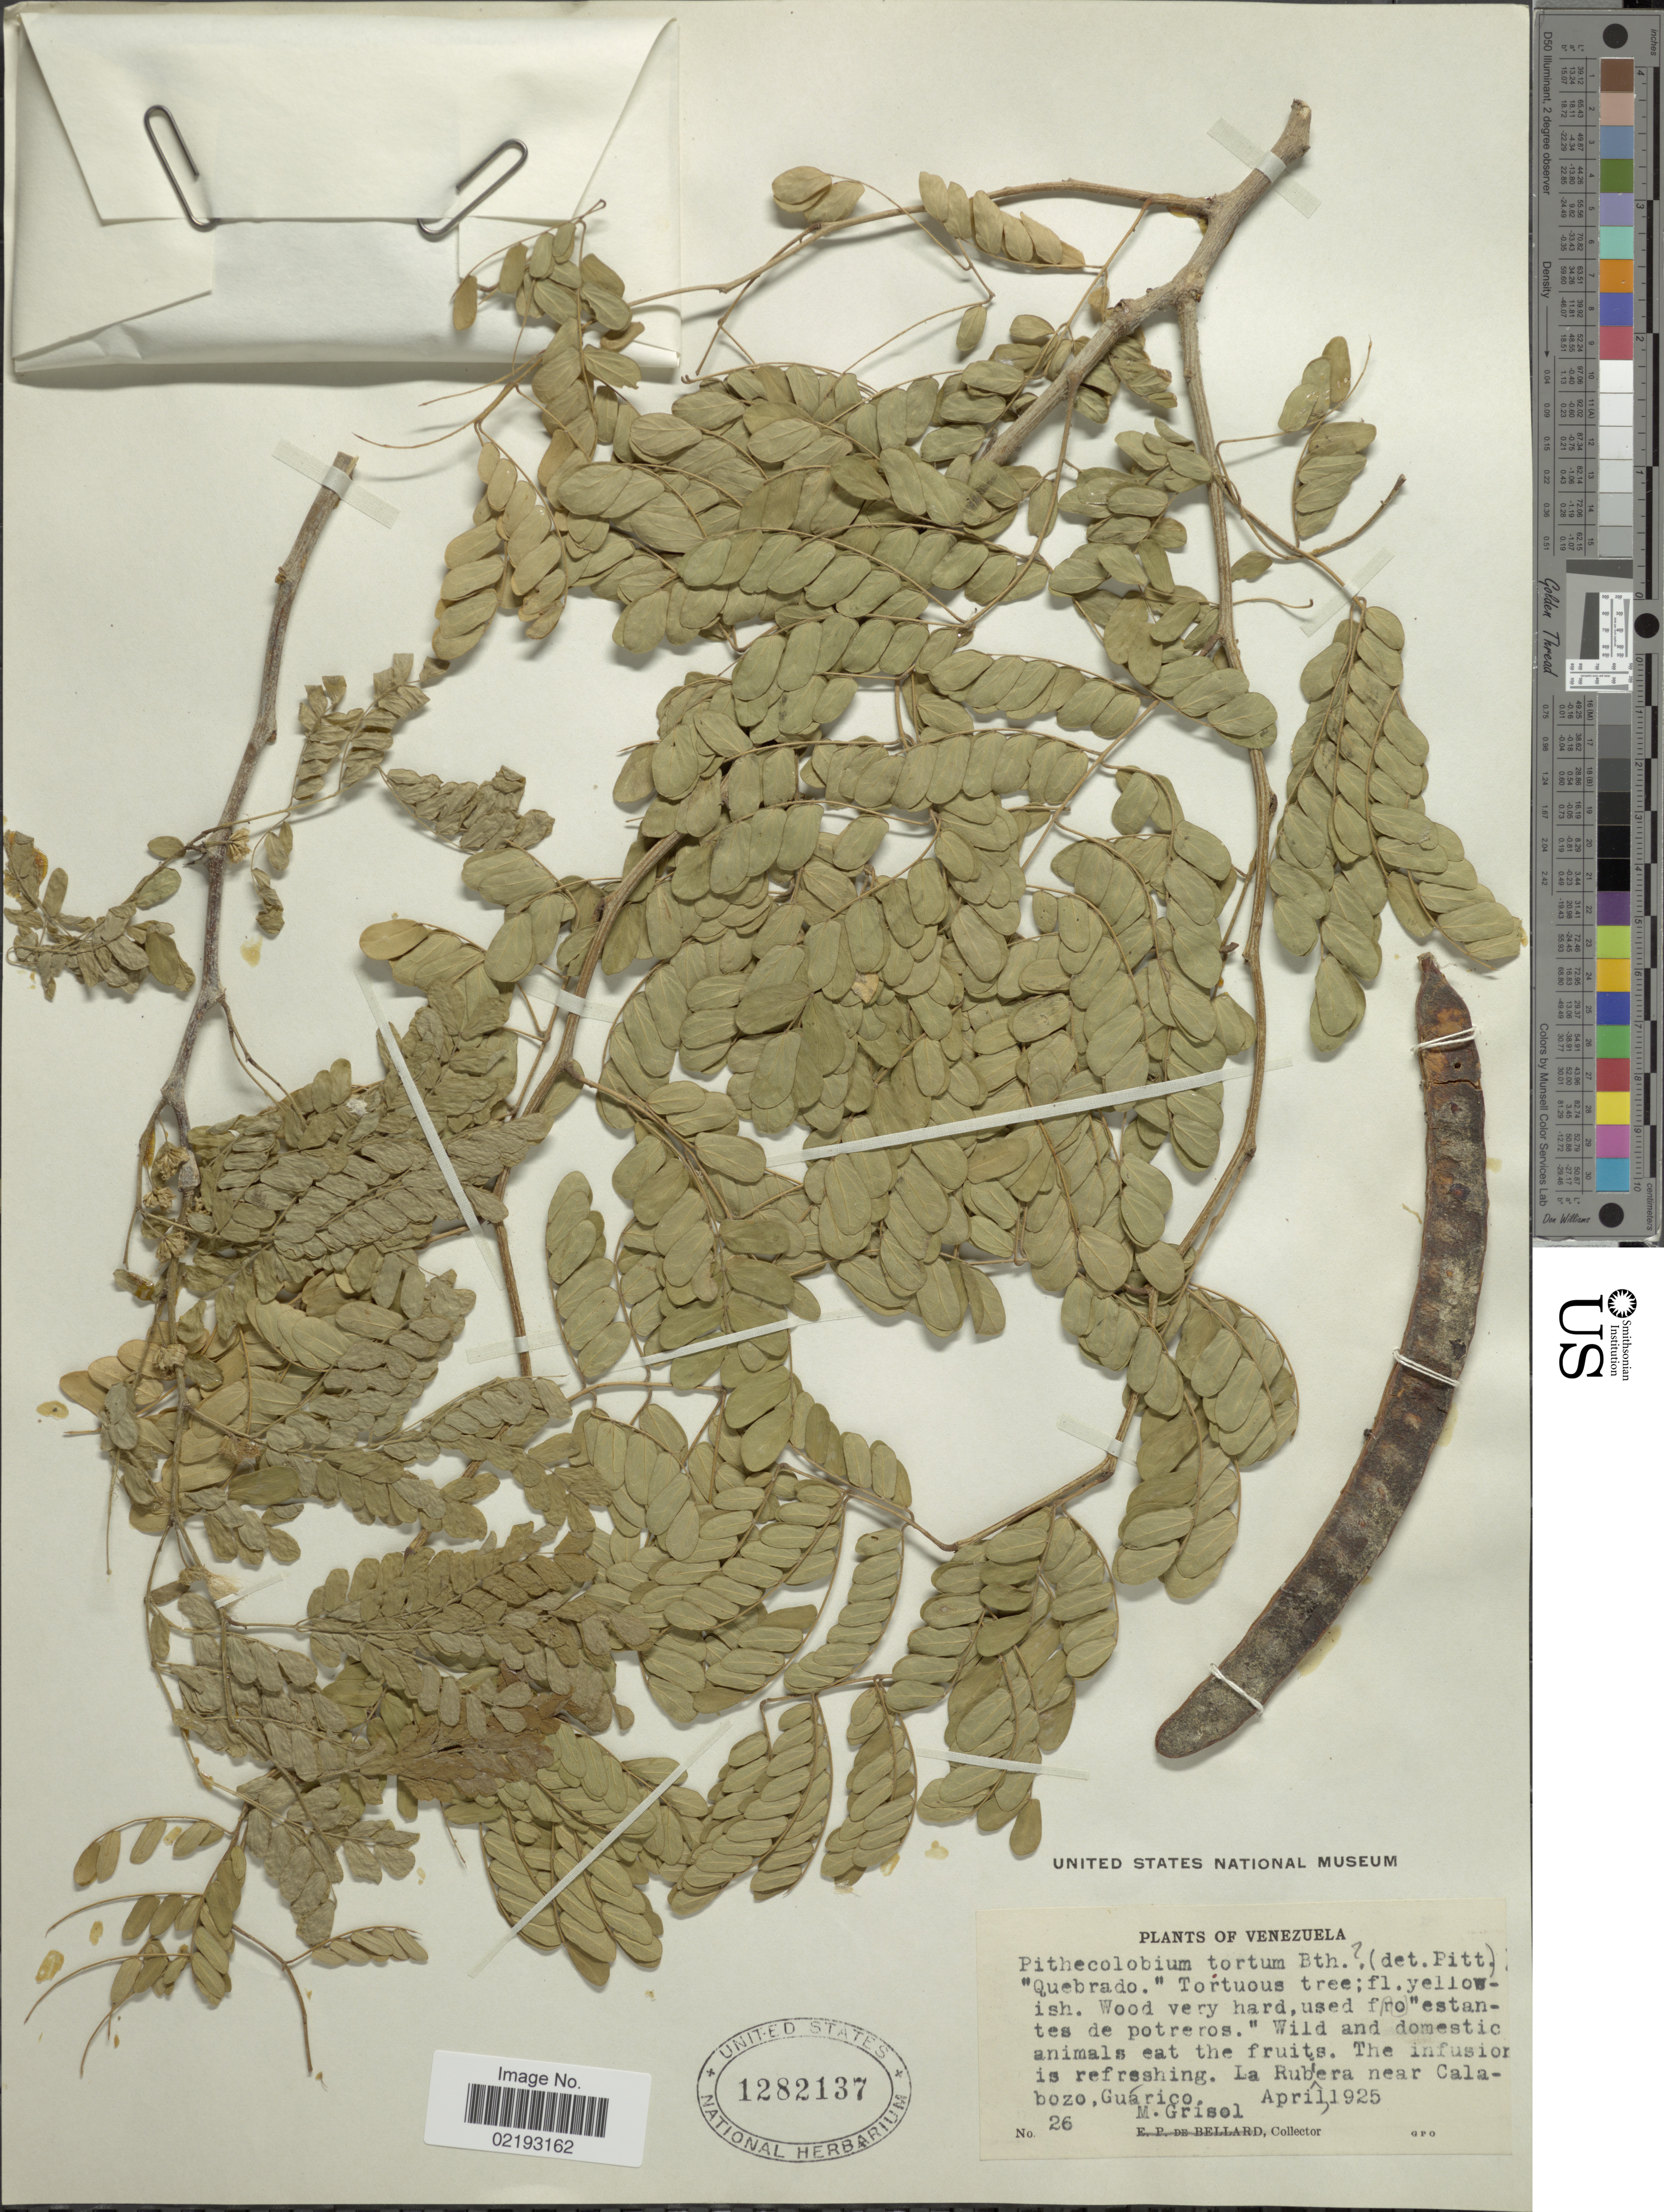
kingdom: Plantae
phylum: Tracheophyta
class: Magnoliopsida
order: Fabales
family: Fabaceae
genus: Chloroleucon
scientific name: Chloroleucon sp.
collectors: M. Grisol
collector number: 26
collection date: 1925-04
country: Venezuela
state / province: Guárico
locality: La Rubera near Calabozo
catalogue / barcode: US 1282137